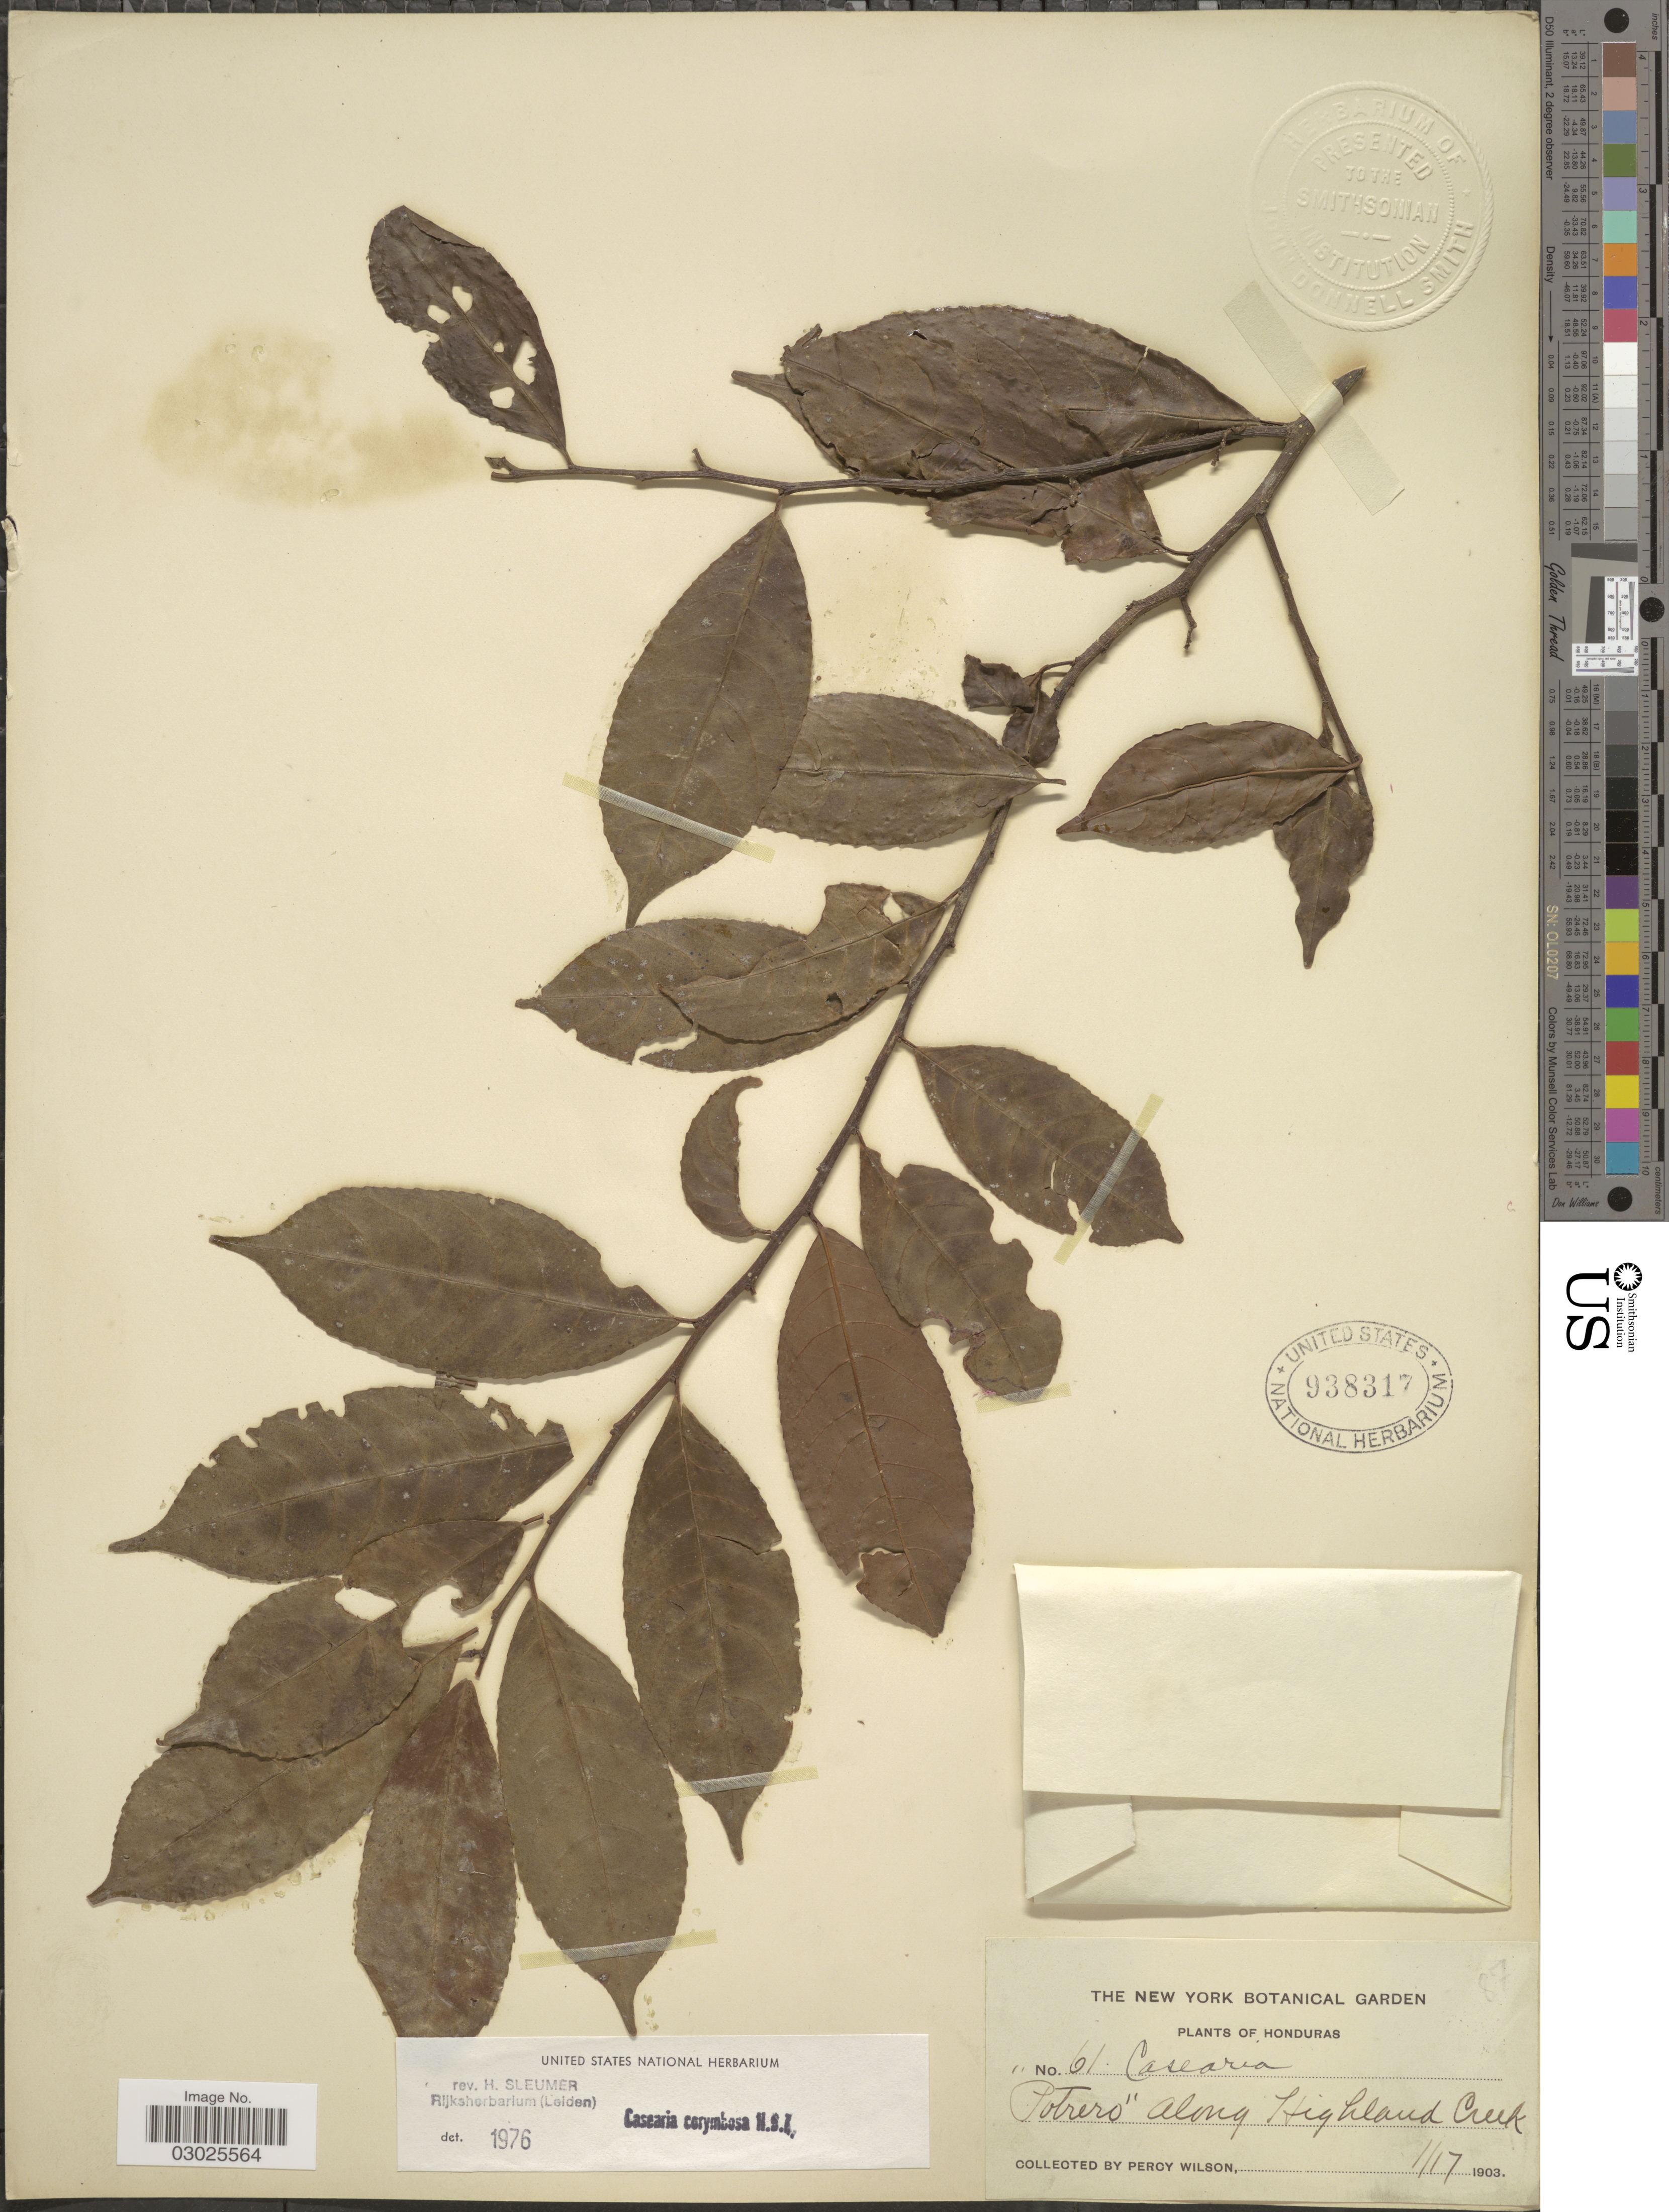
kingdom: Plantae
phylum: Tracheophyta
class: Magnoliopsida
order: Malpighiales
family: Salicaceae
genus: Casearia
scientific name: Casearia corymbosa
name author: Kunth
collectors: P. Wilson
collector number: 61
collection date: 1903-01-17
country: Honduras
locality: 'Potrero' Along Highland Creek.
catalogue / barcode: US 938317